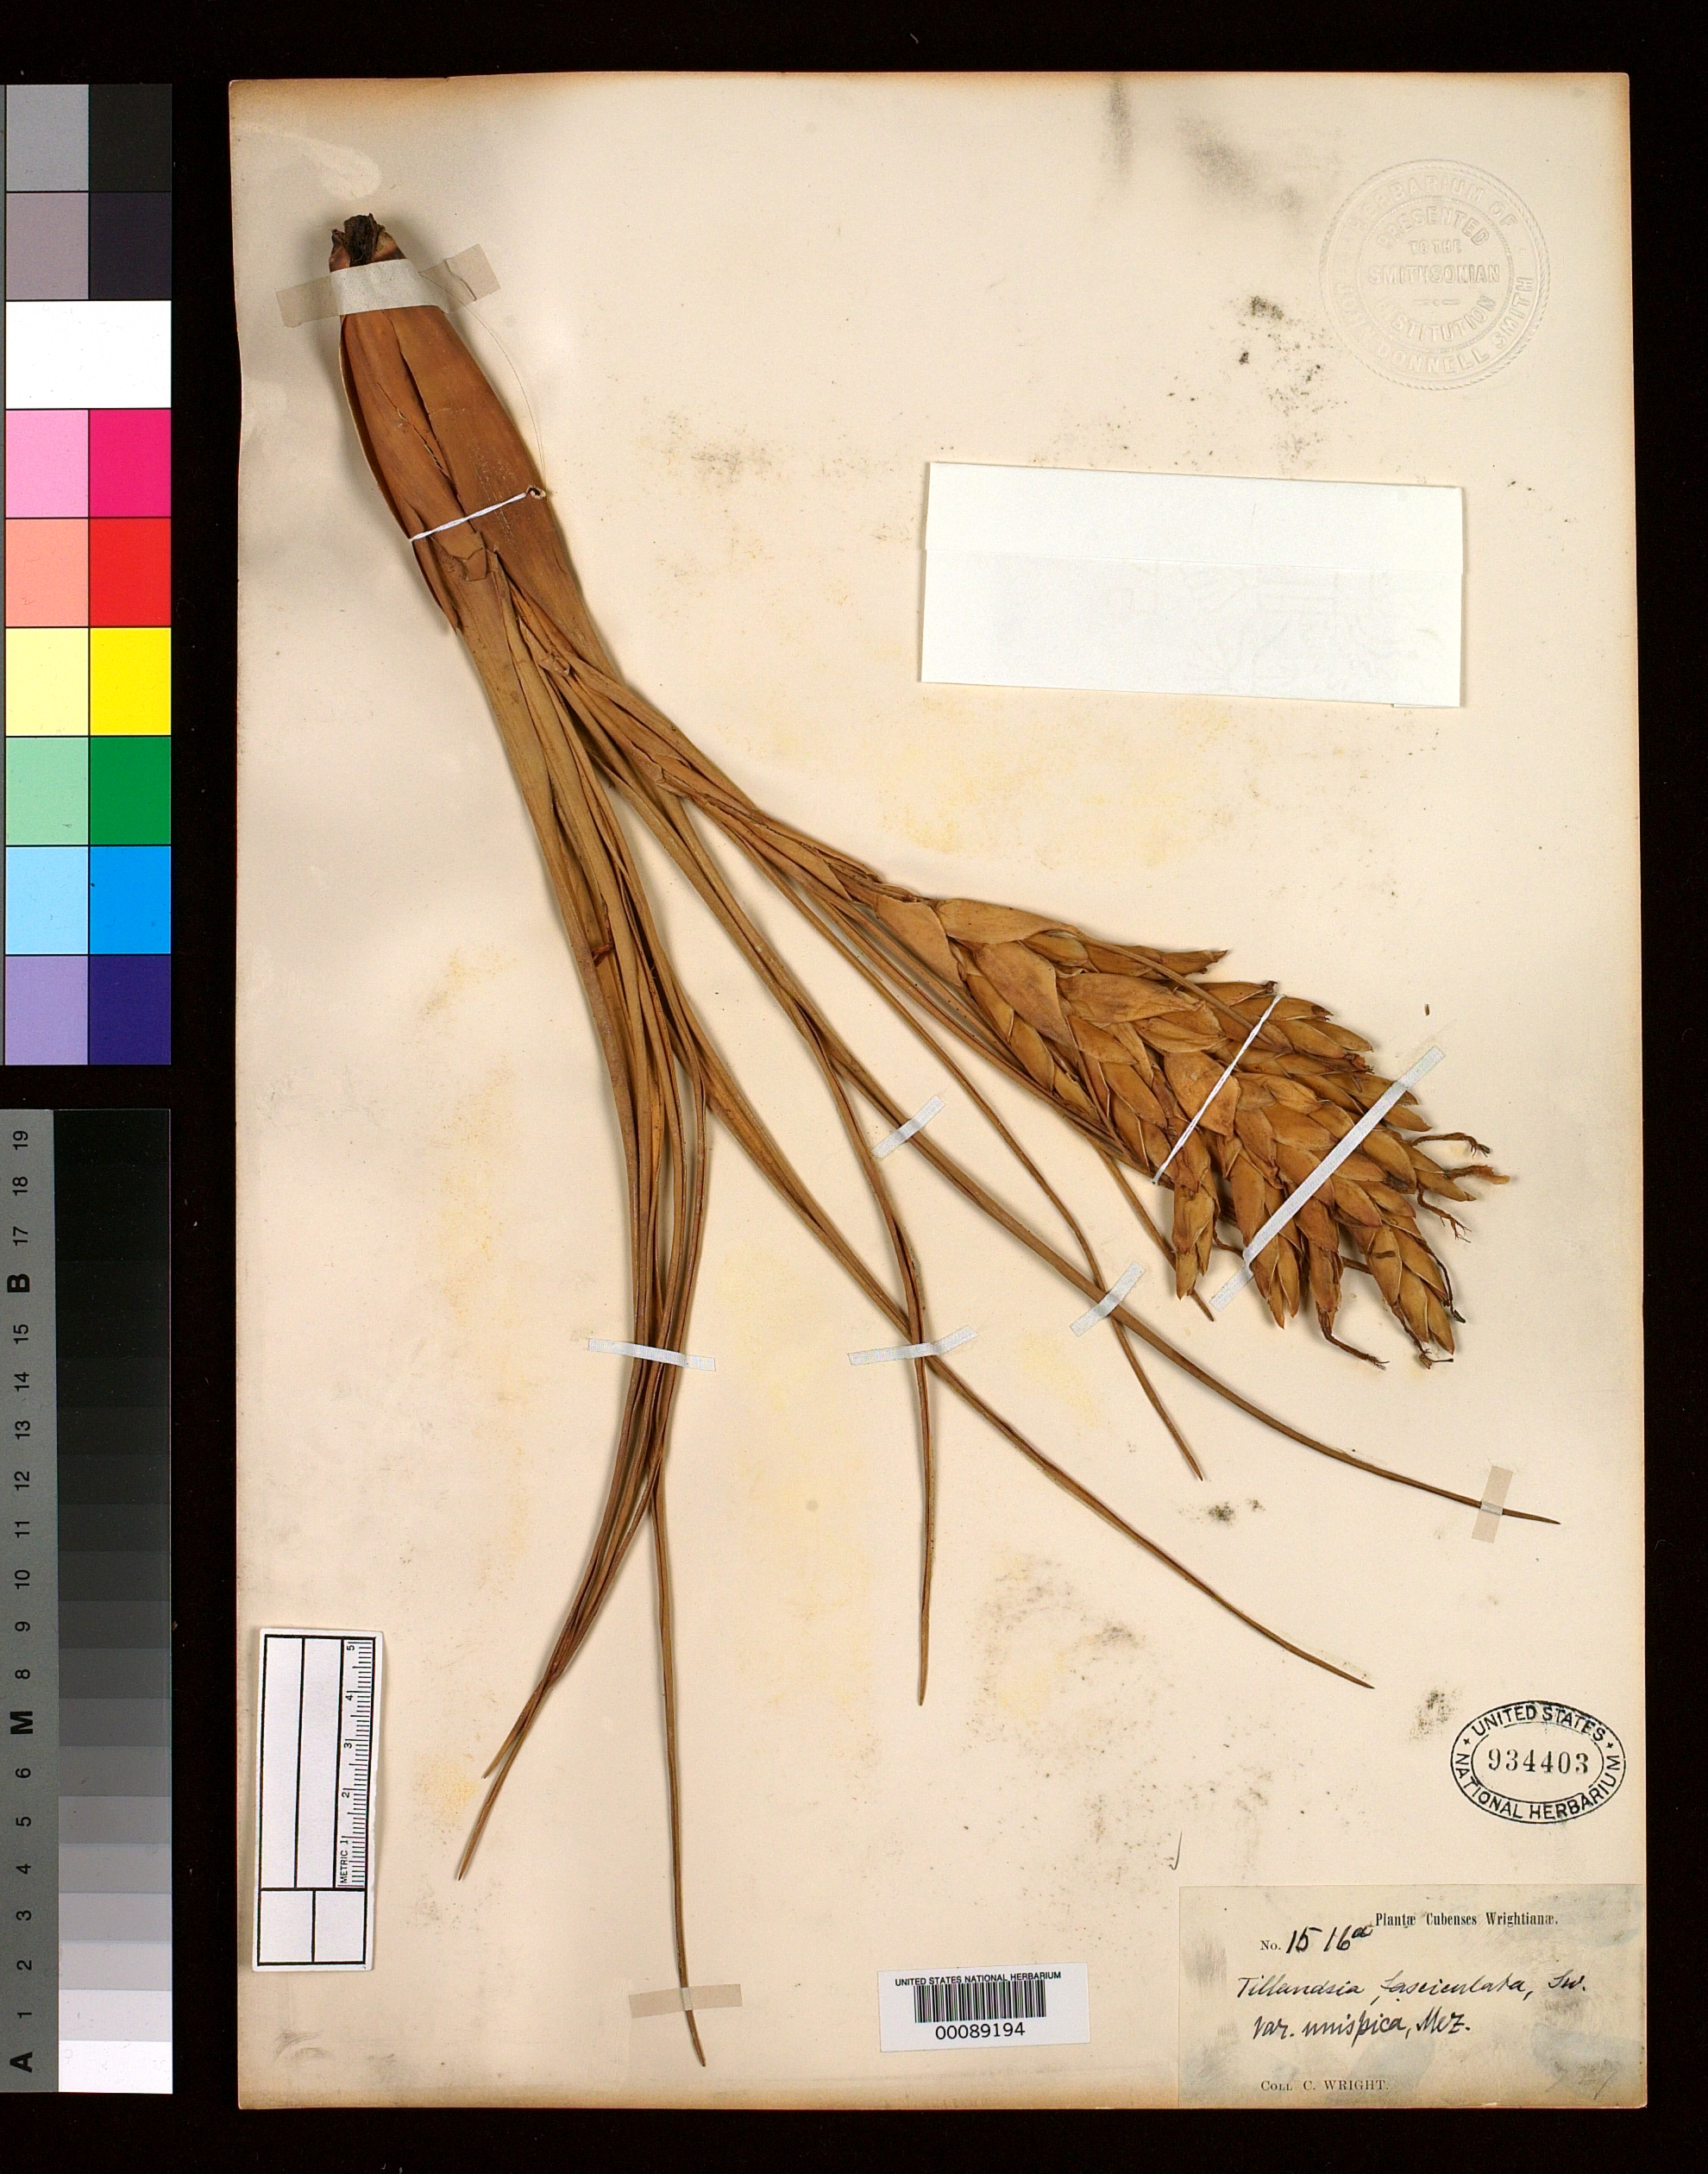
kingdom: Plantae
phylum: Tracheophyta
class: Liliopsida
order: Poales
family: Bromeliaceae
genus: Tillandsia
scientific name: Tillandsia fasciculata var. uncispica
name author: Mez in A. DC.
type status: Syntype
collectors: C. Wright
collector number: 1516-a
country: Cuba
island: Greater Antilles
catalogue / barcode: US 934403